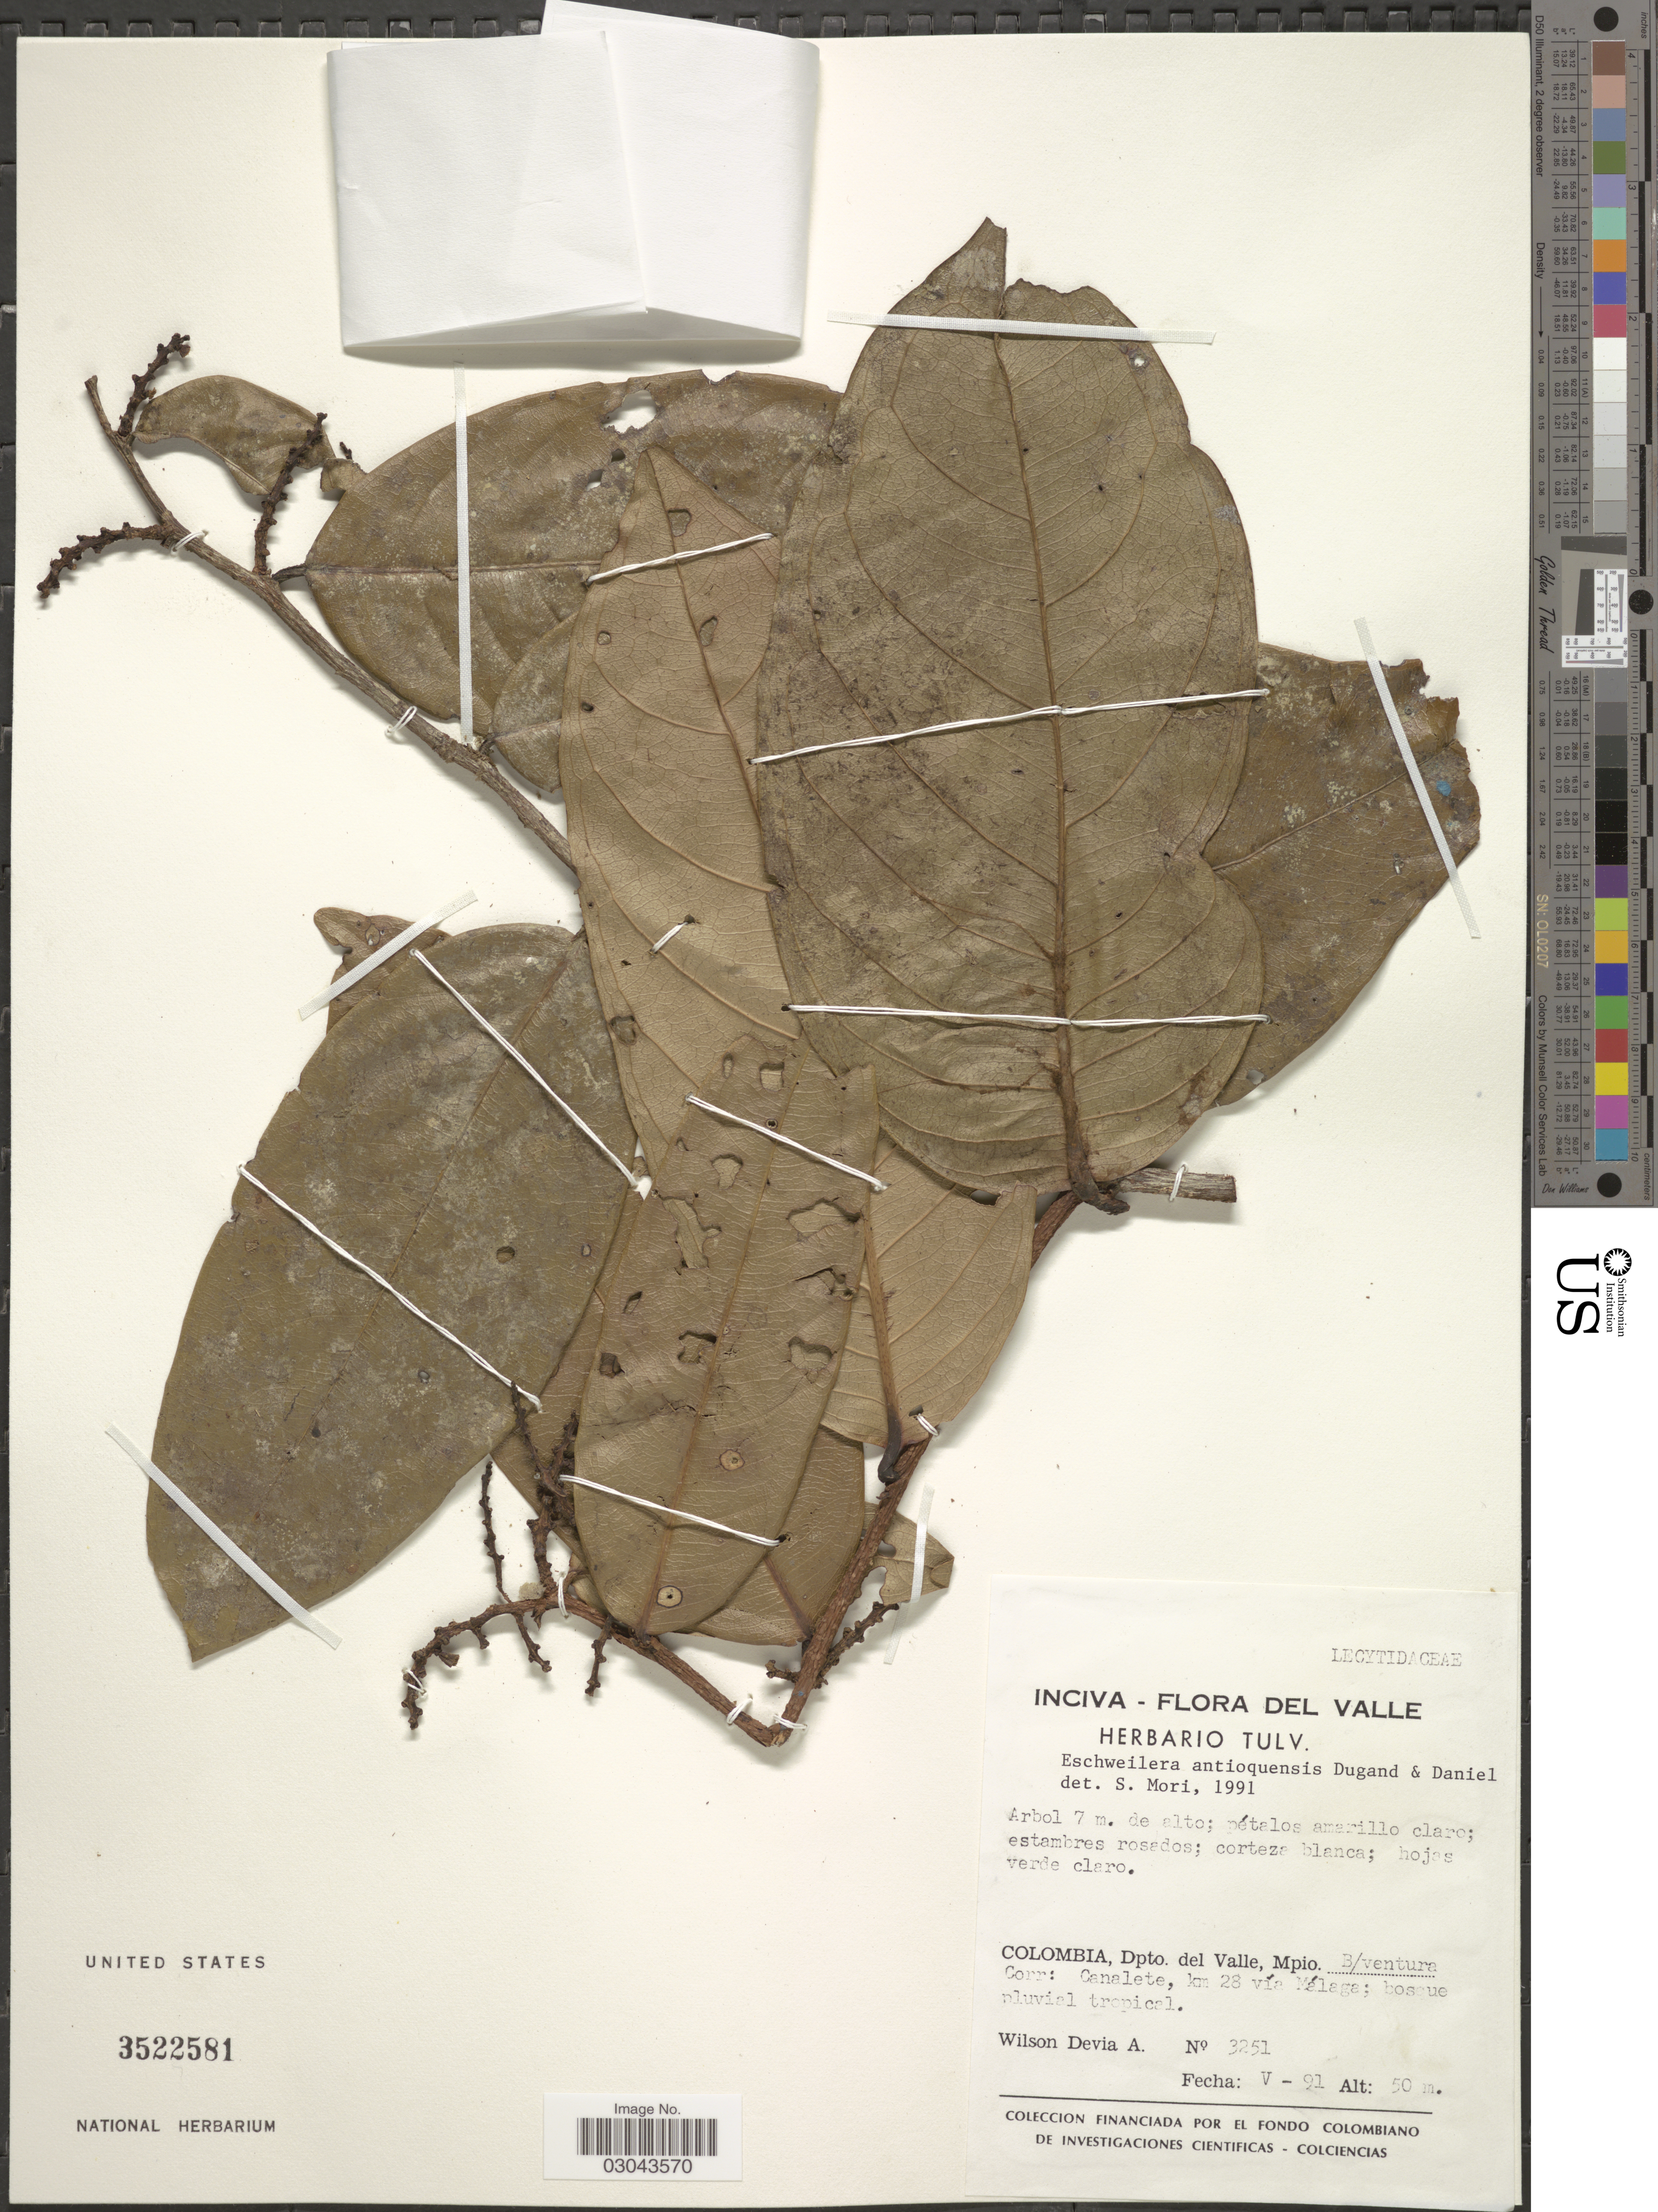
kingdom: Plantae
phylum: Tracheophyta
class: Magnoliopsida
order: Ericales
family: Lecythidaceae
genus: Eschweilera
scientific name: Eschweilera antioquensis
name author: Dugand G. & Daniel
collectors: W. Devia A.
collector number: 3251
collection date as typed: Transcribed d/m/y: /5/91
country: Colombia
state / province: Valle del Cauca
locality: Del Valle, Dpto. del Valle, Mpio. B/ventura, Corr: Canalete, km 28 vía Málaga.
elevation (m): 50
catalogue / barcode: US 3522581